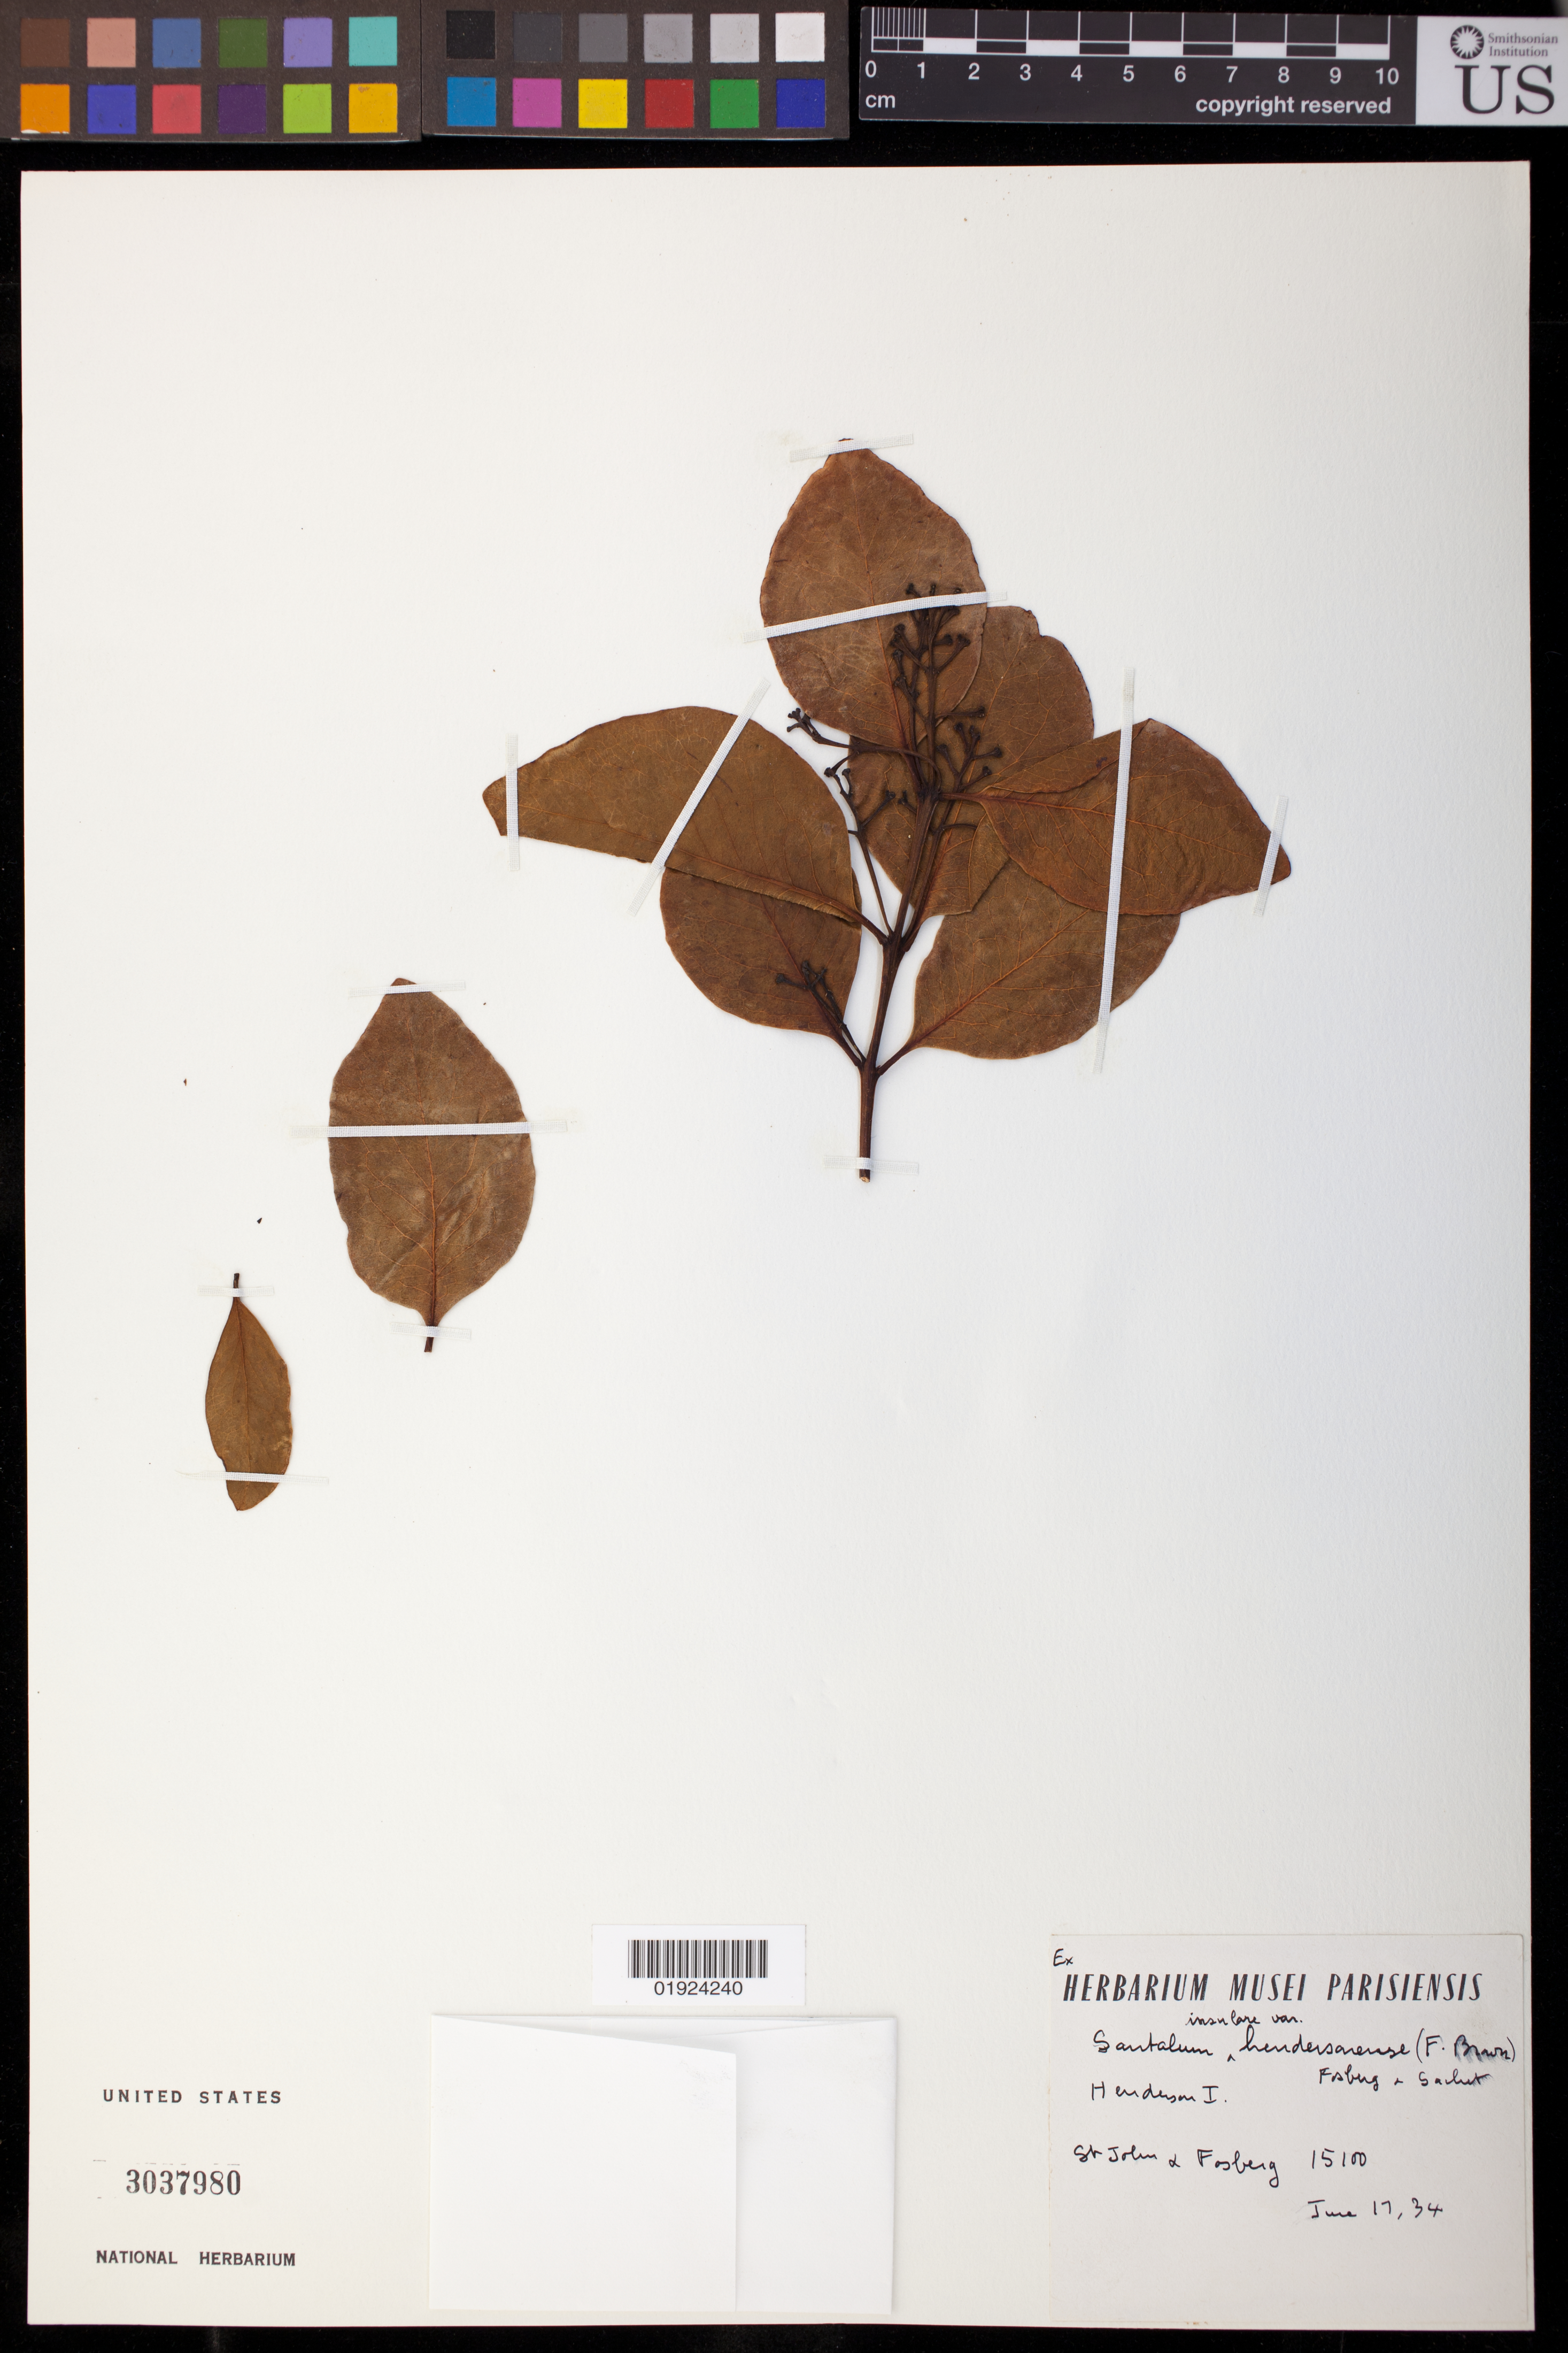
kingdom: Plantae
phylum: Tracheophyta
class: Magnoliopsida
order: Santalales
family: Santalaceae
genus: Santalum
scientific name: Santalum insulare var. hendersonense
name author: (Skottsb.) Fosberg & Sachet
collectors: H. St John & F. R. Fosberg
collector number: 15100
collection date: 1934-06-17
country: Pitcairn Islands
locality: Henderson I.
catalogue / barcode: US 3037980